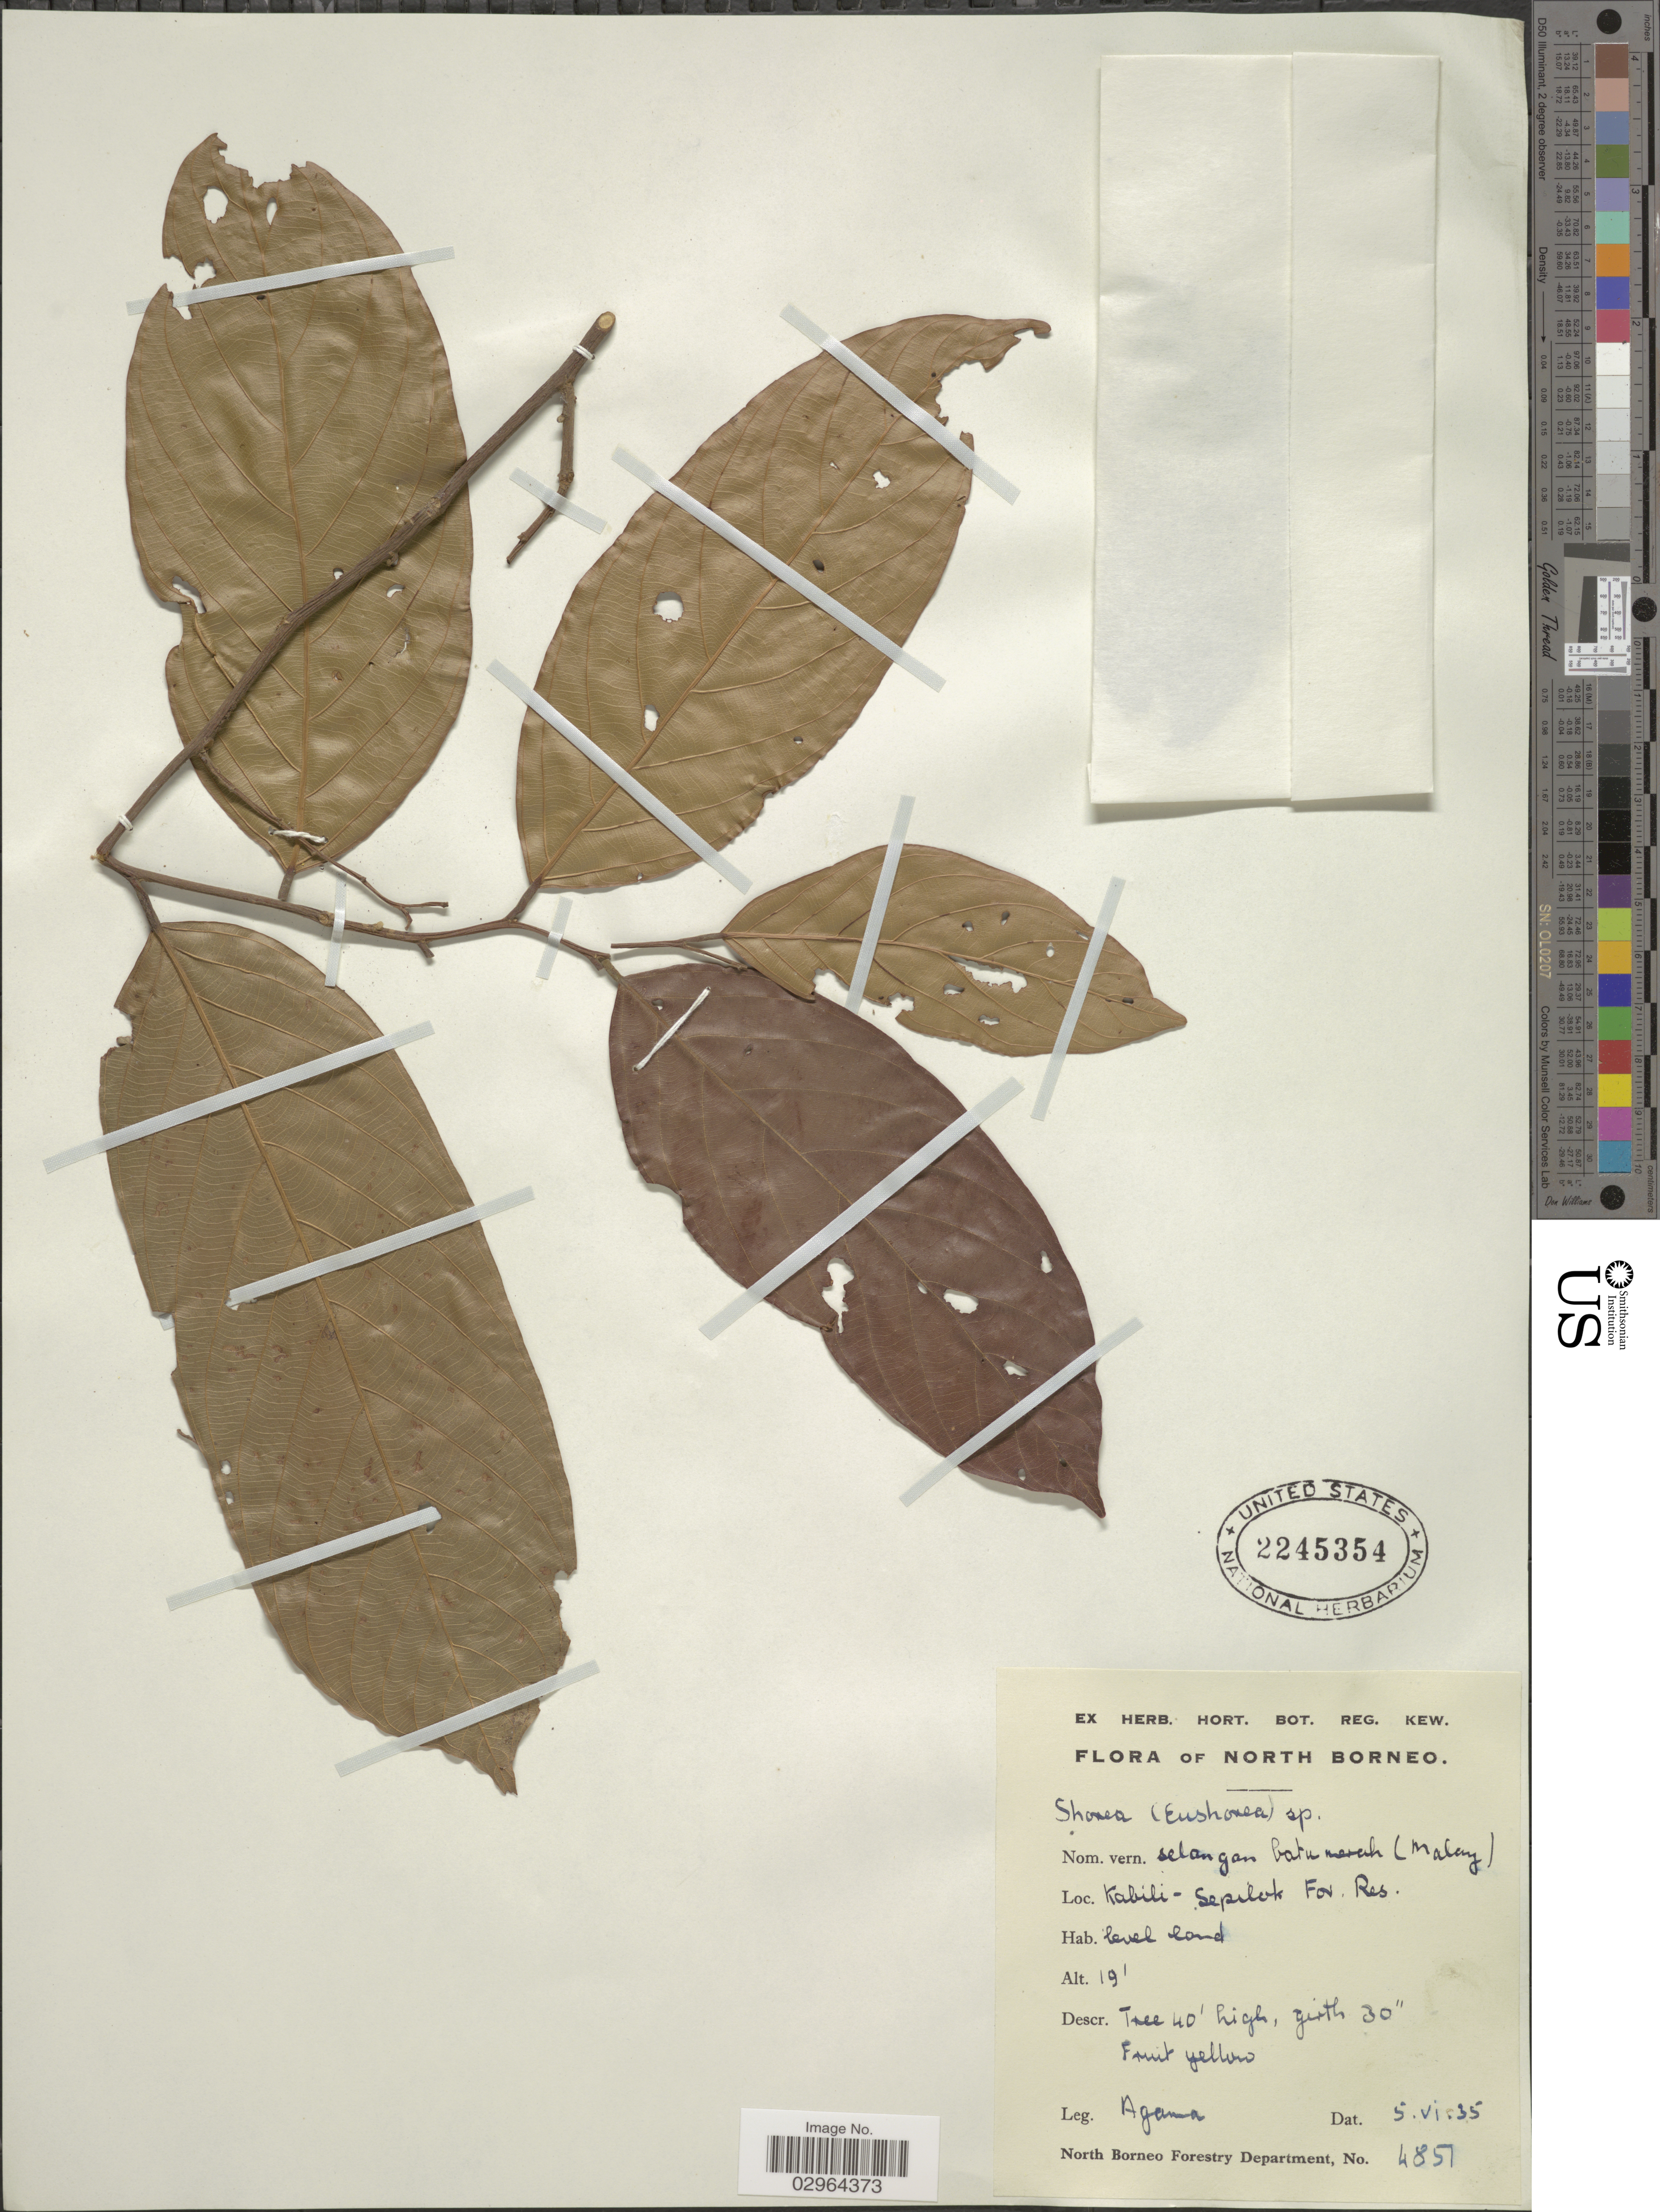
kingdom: Plantae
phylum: Tracheophyta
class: Magnoliopsida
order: Malvales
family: Dipterocarpaceae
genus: Shorea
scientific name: Shorea sp.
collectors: Agama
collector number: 4857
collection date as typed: Transcribed d/m/y: 5/6/35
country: Malaysia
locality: North Borneo. Kabili-Sepilok For. Res.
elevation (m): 6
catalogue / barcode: US 2245354